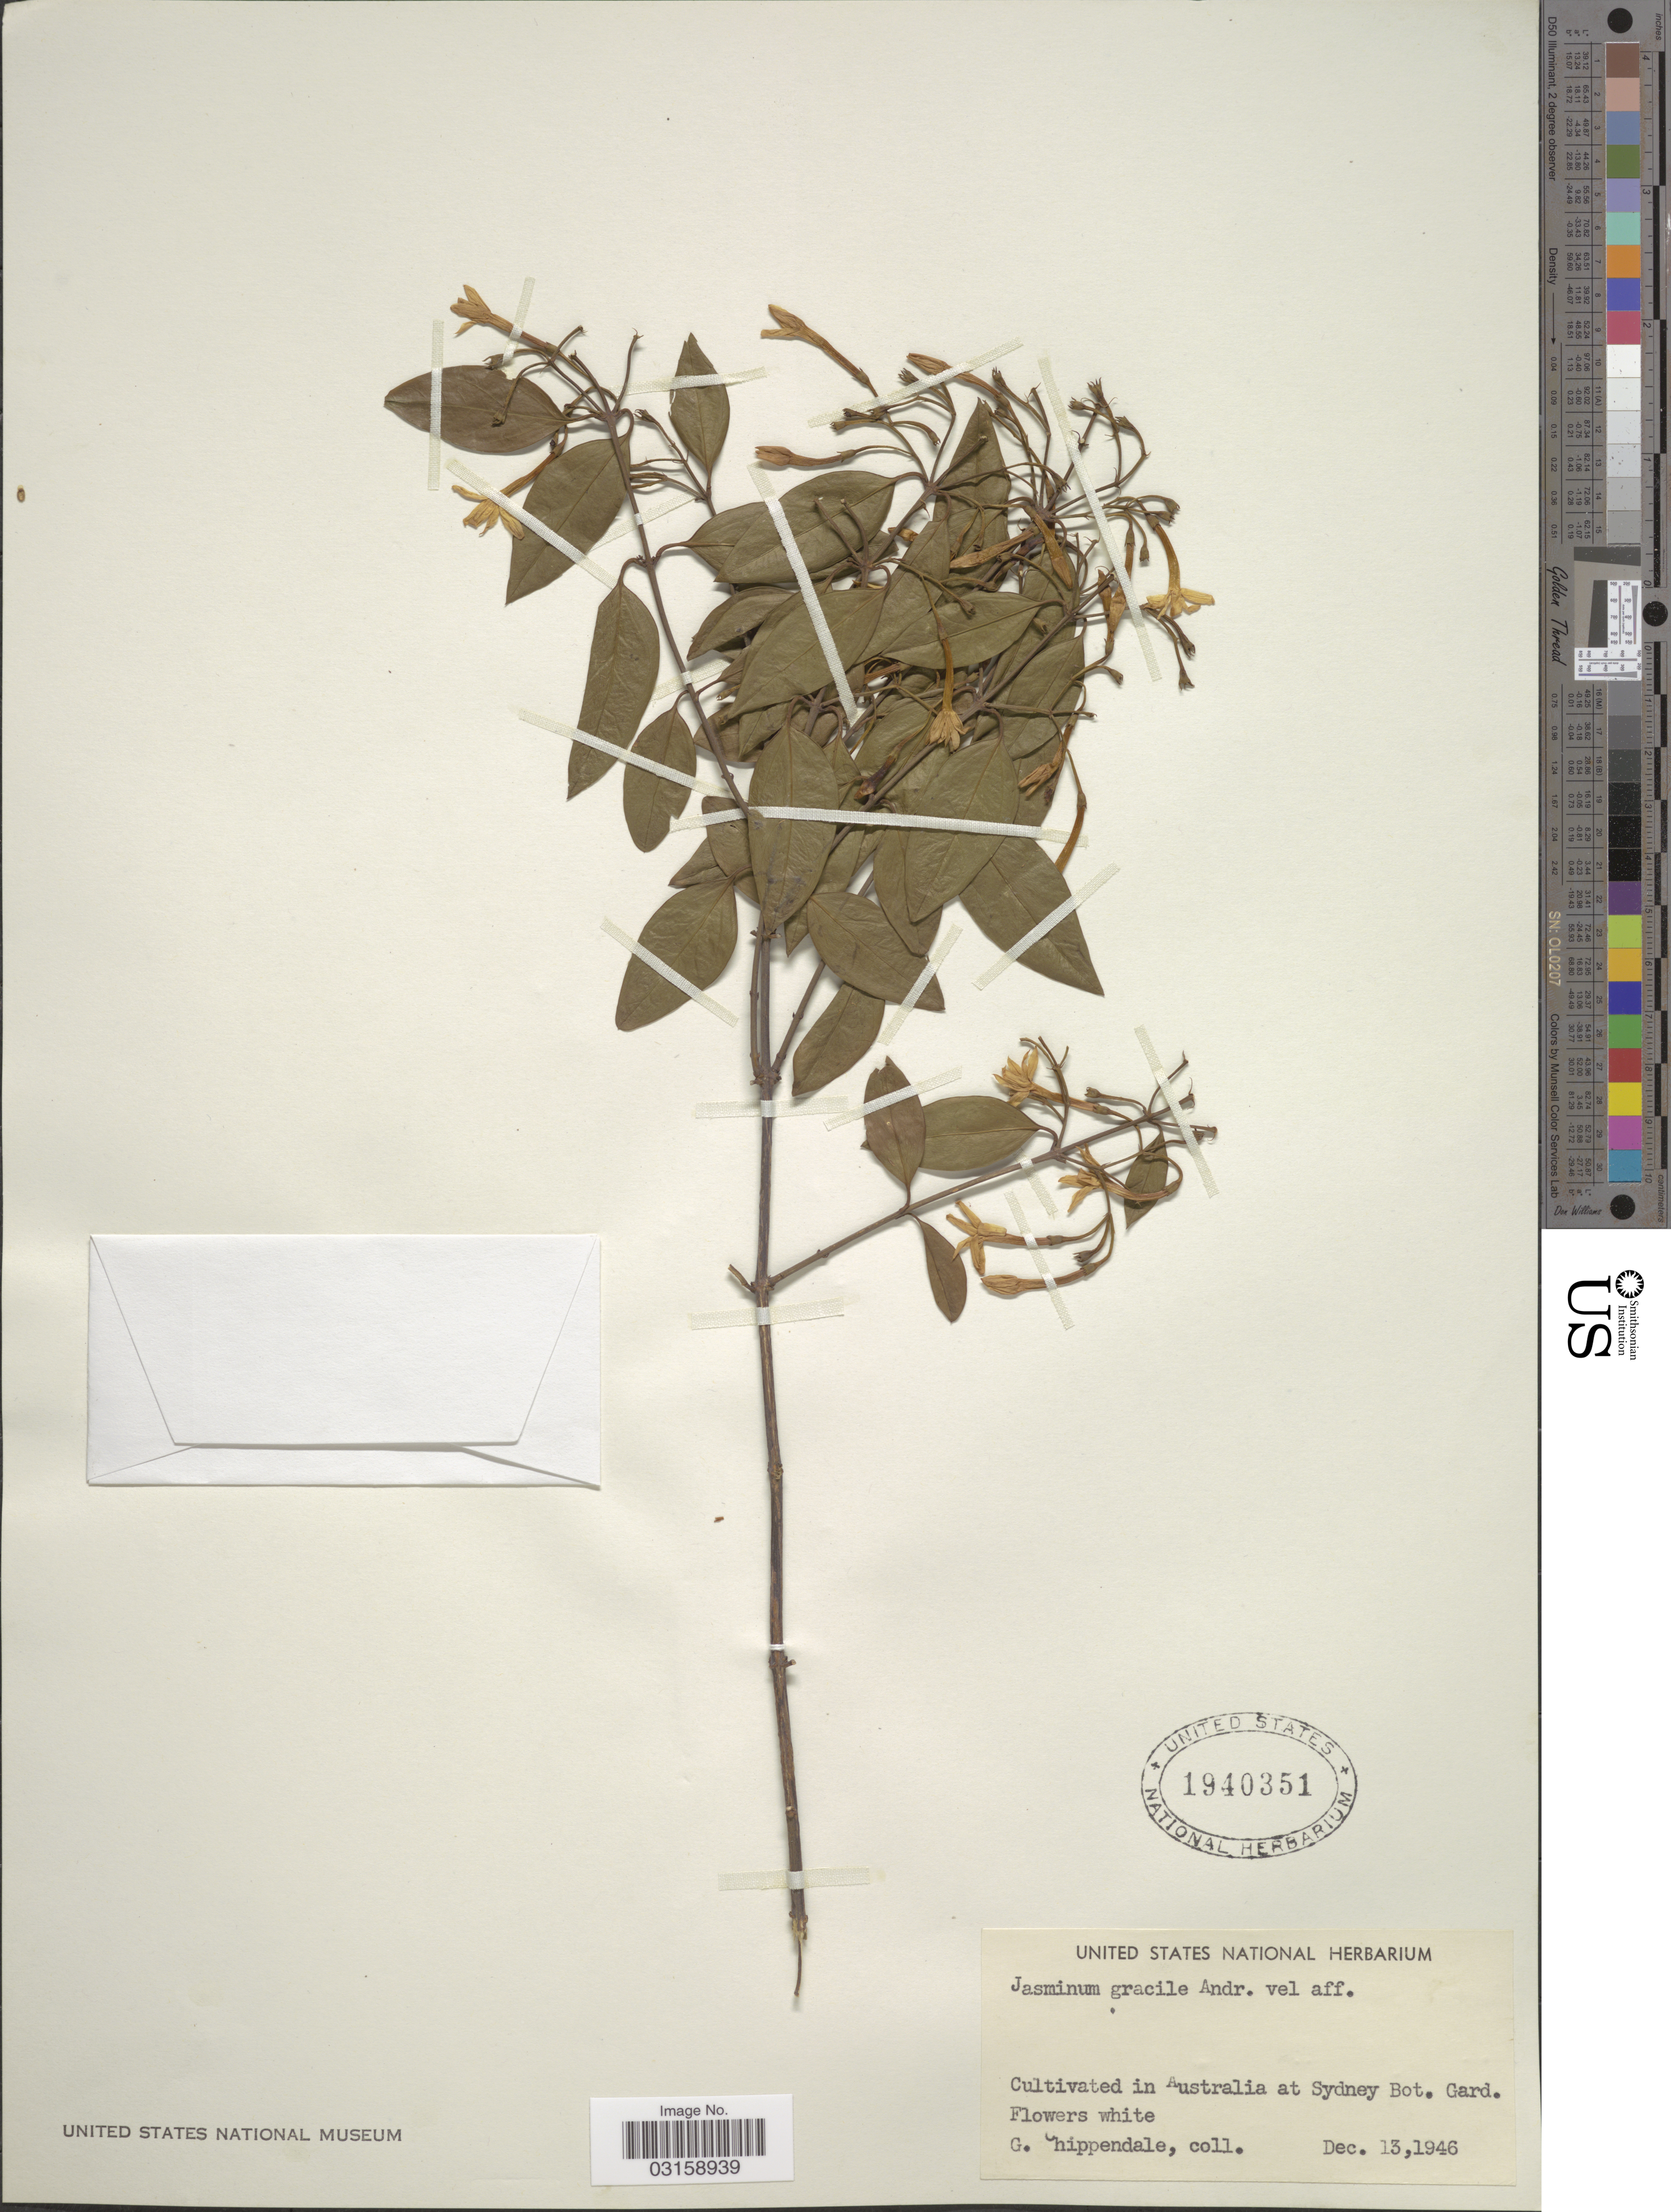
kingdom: Plantae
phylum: Tracheophyta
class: Magnoliopsida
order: Lamiales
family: Oleaceae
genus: Jasminum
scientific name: Jasminum gracile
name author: Andrews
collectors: G. Chippendale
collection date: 1946-12-13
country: Australia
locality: Sydney Bot. Gard.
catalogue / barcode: US 1940351